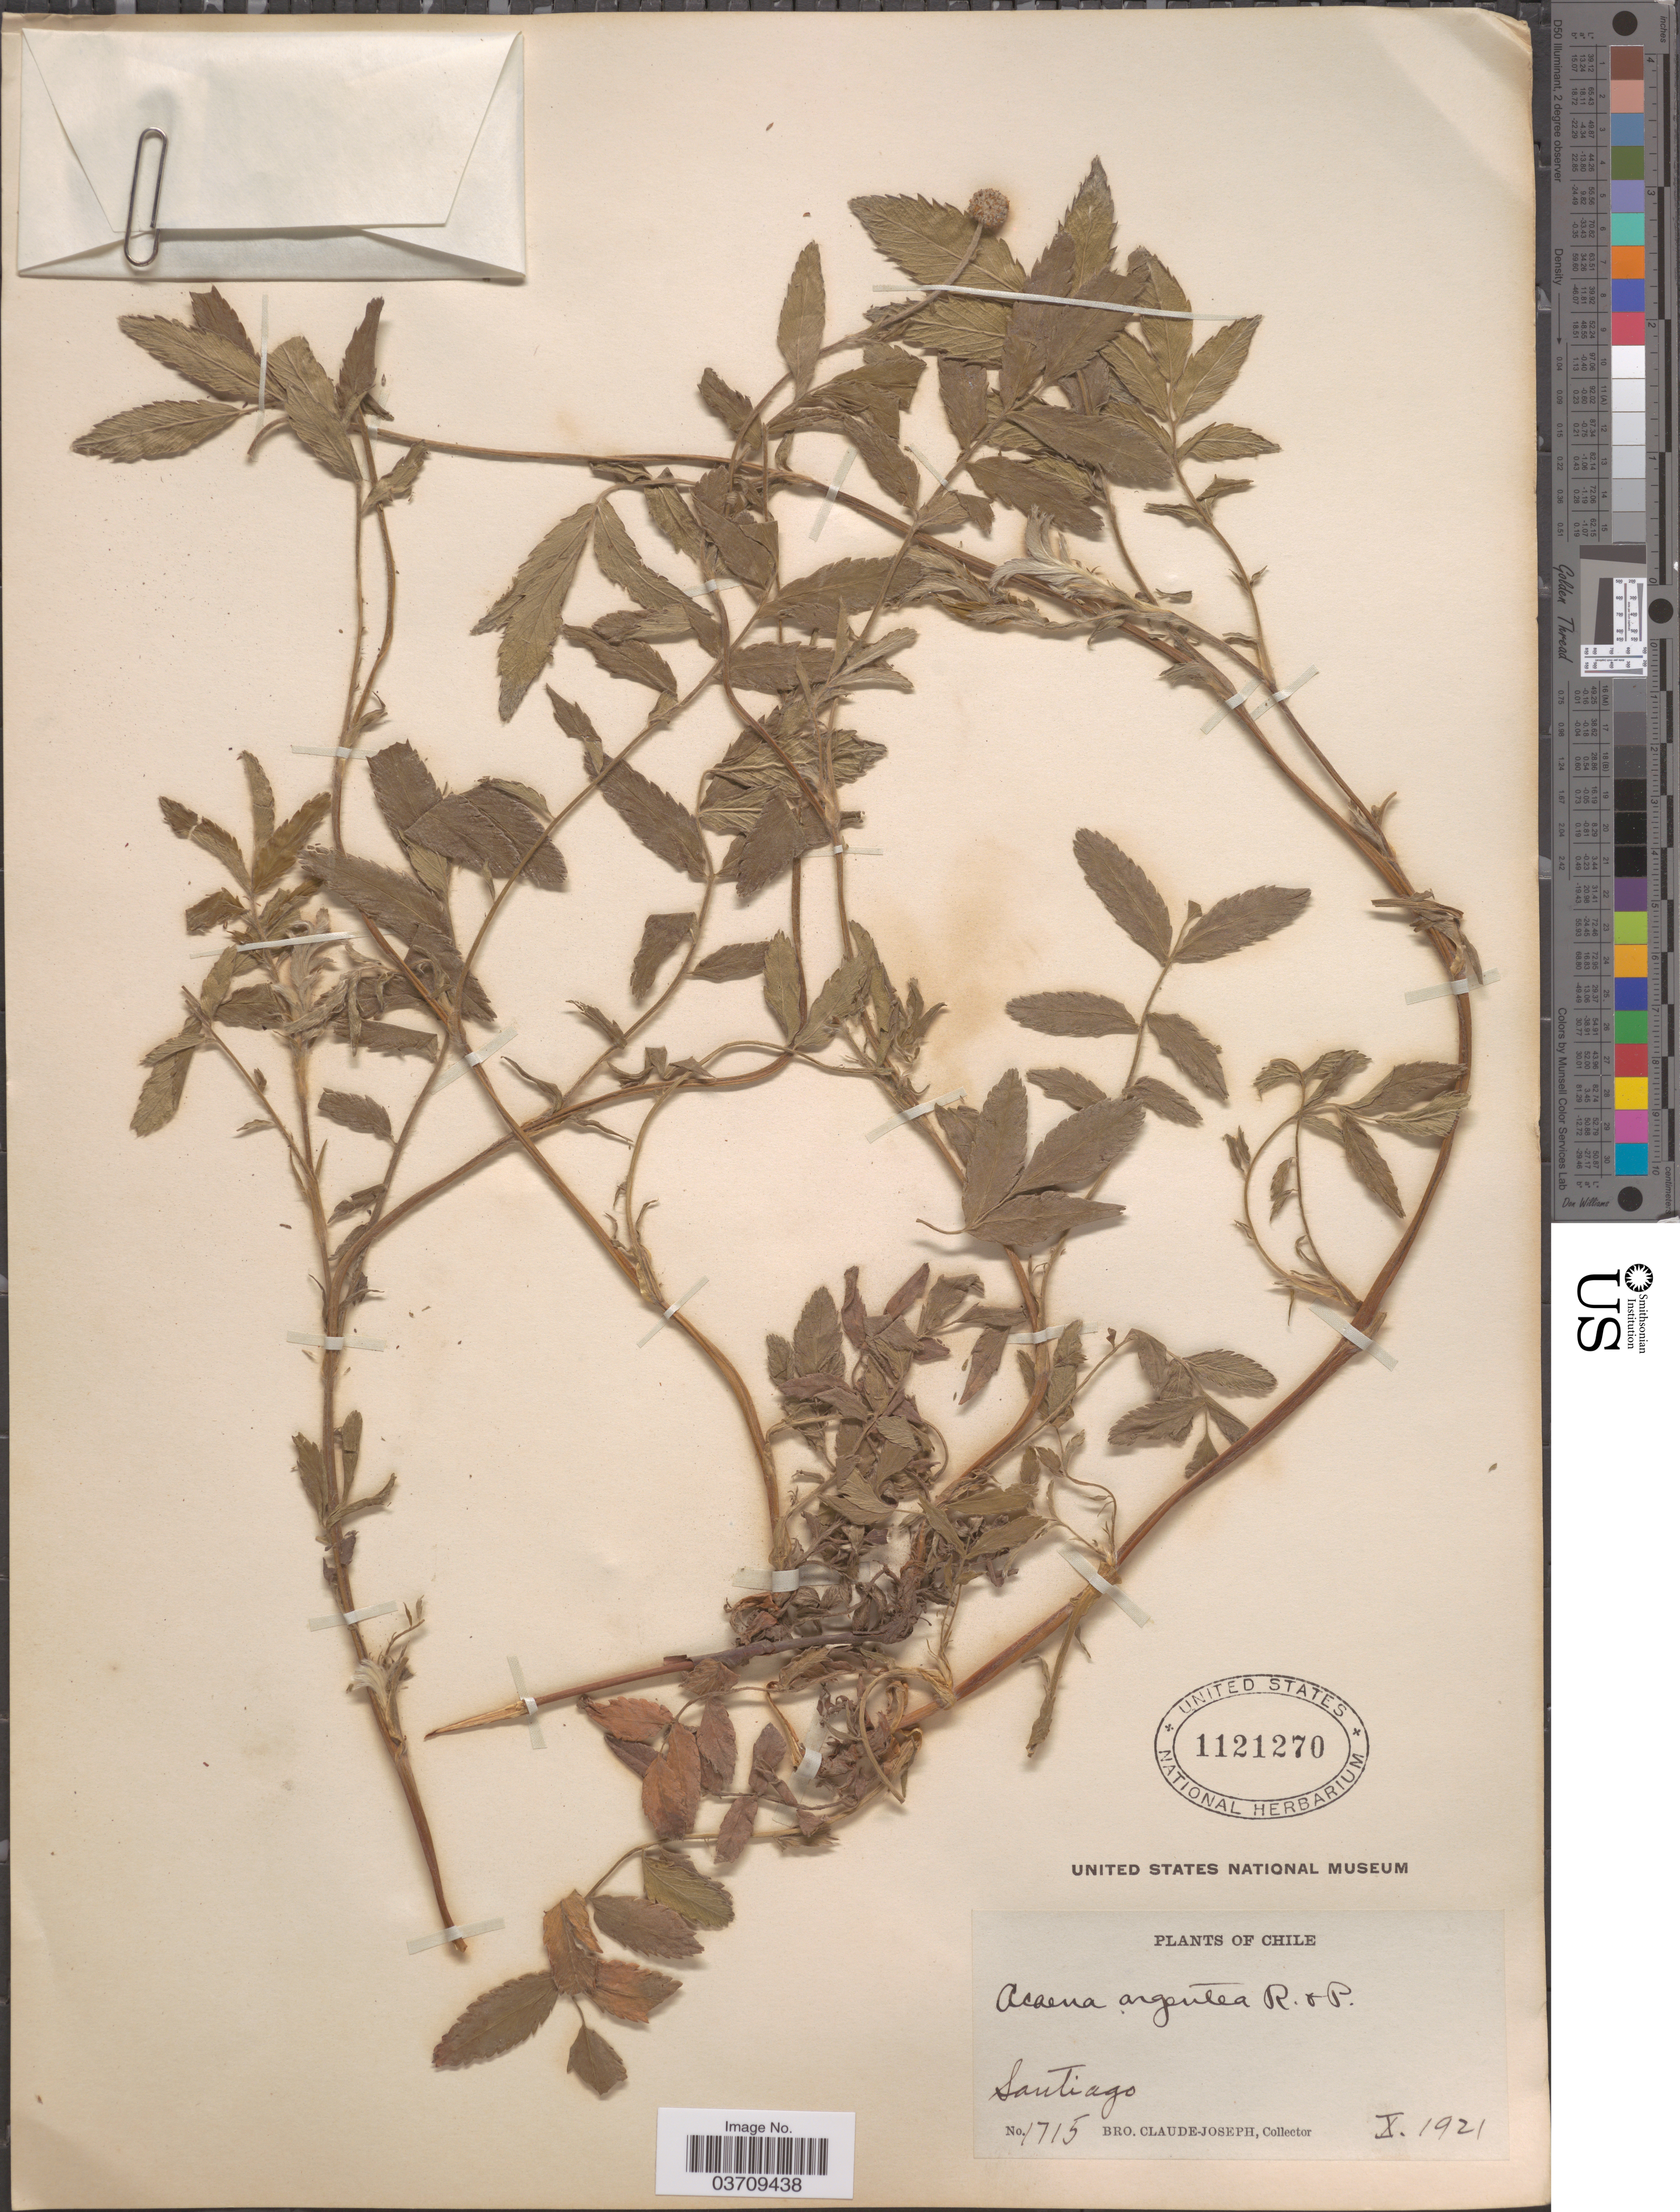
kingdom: Plantae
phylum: Tracheophyta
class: Magnoliopsida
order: Rosales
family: Rosaceae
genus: Acaena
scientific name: Acaena cylindristachya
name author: Ruiz & Pav.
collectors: Bro. Claude-Joseph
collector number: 1715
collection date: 1921-10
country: Chile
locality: Santiago.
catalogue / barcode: US 1121270